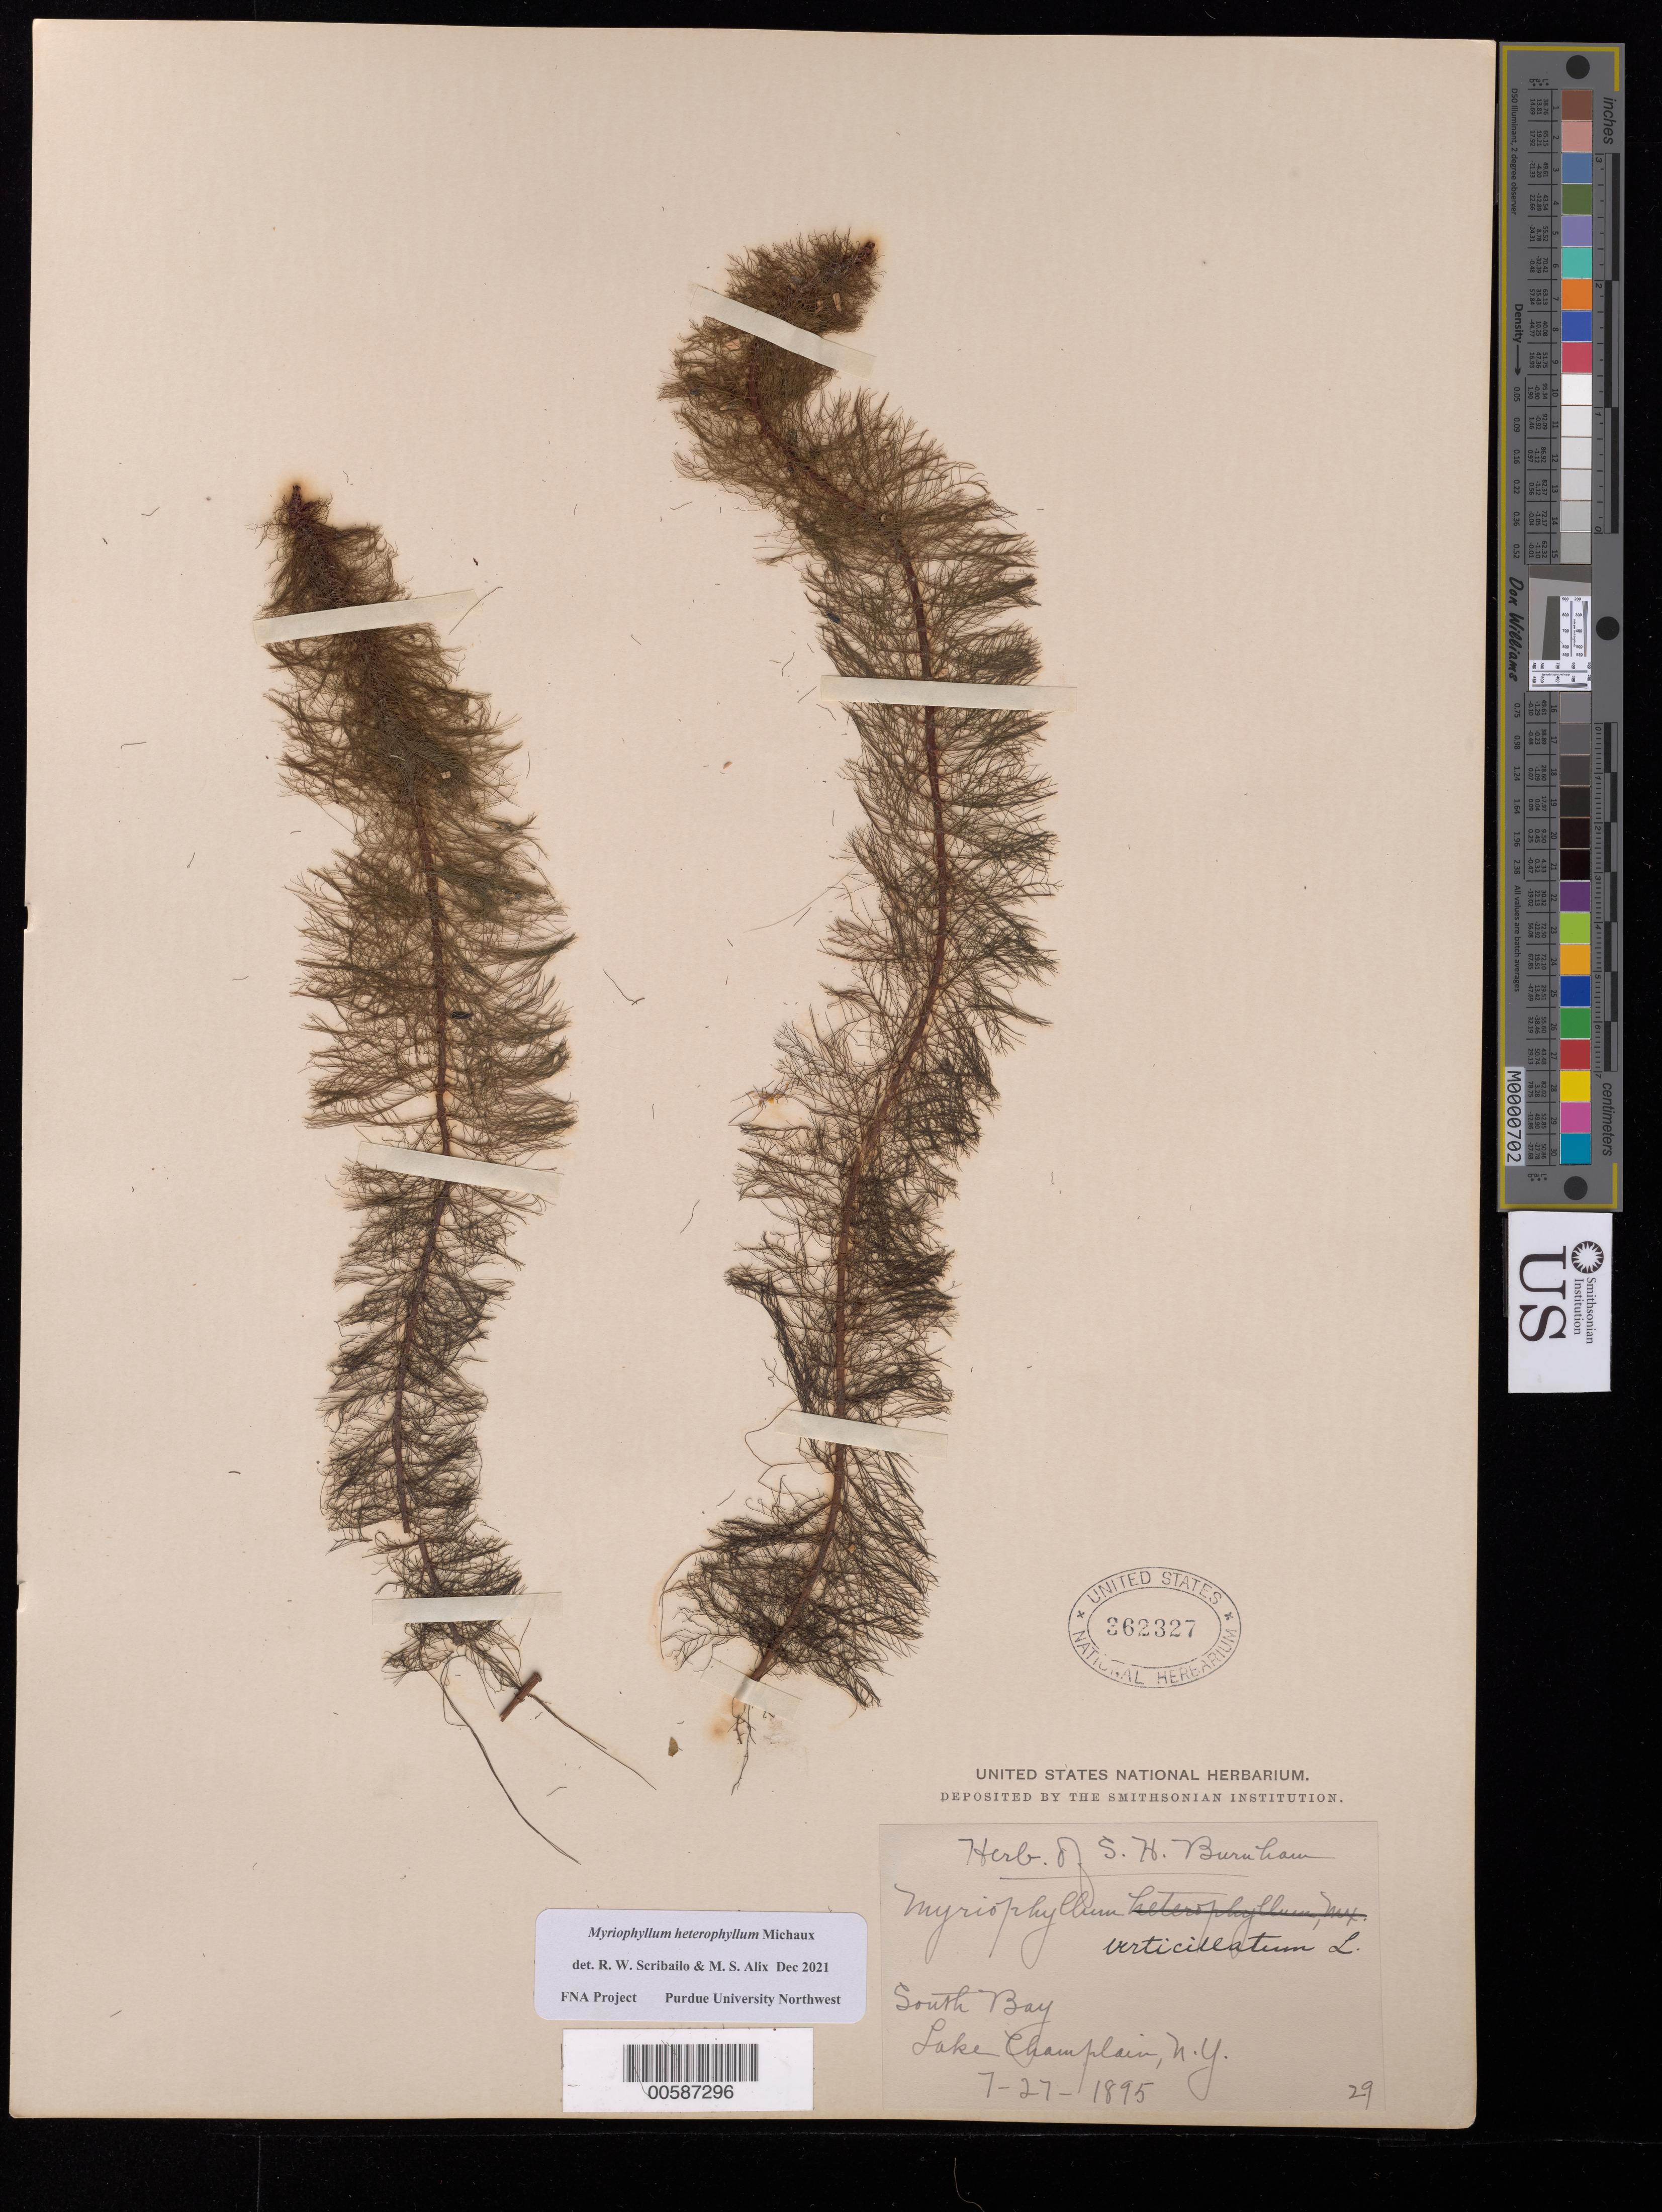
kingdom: Plantae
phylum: Tracheophyta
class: Magnoliopsida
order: Saxifragales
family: Haloragaceae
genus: Myriophyllum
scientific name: Myriophyllum heterophyllum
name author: Michx.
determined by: Scribailo, R. W.; Alix, M. S.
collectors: S. Buruham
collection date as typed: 27 Jul 1895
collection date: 1895-07-27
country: United States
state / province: New York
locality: Lake Champlain, South Bay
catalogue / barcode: US 362327